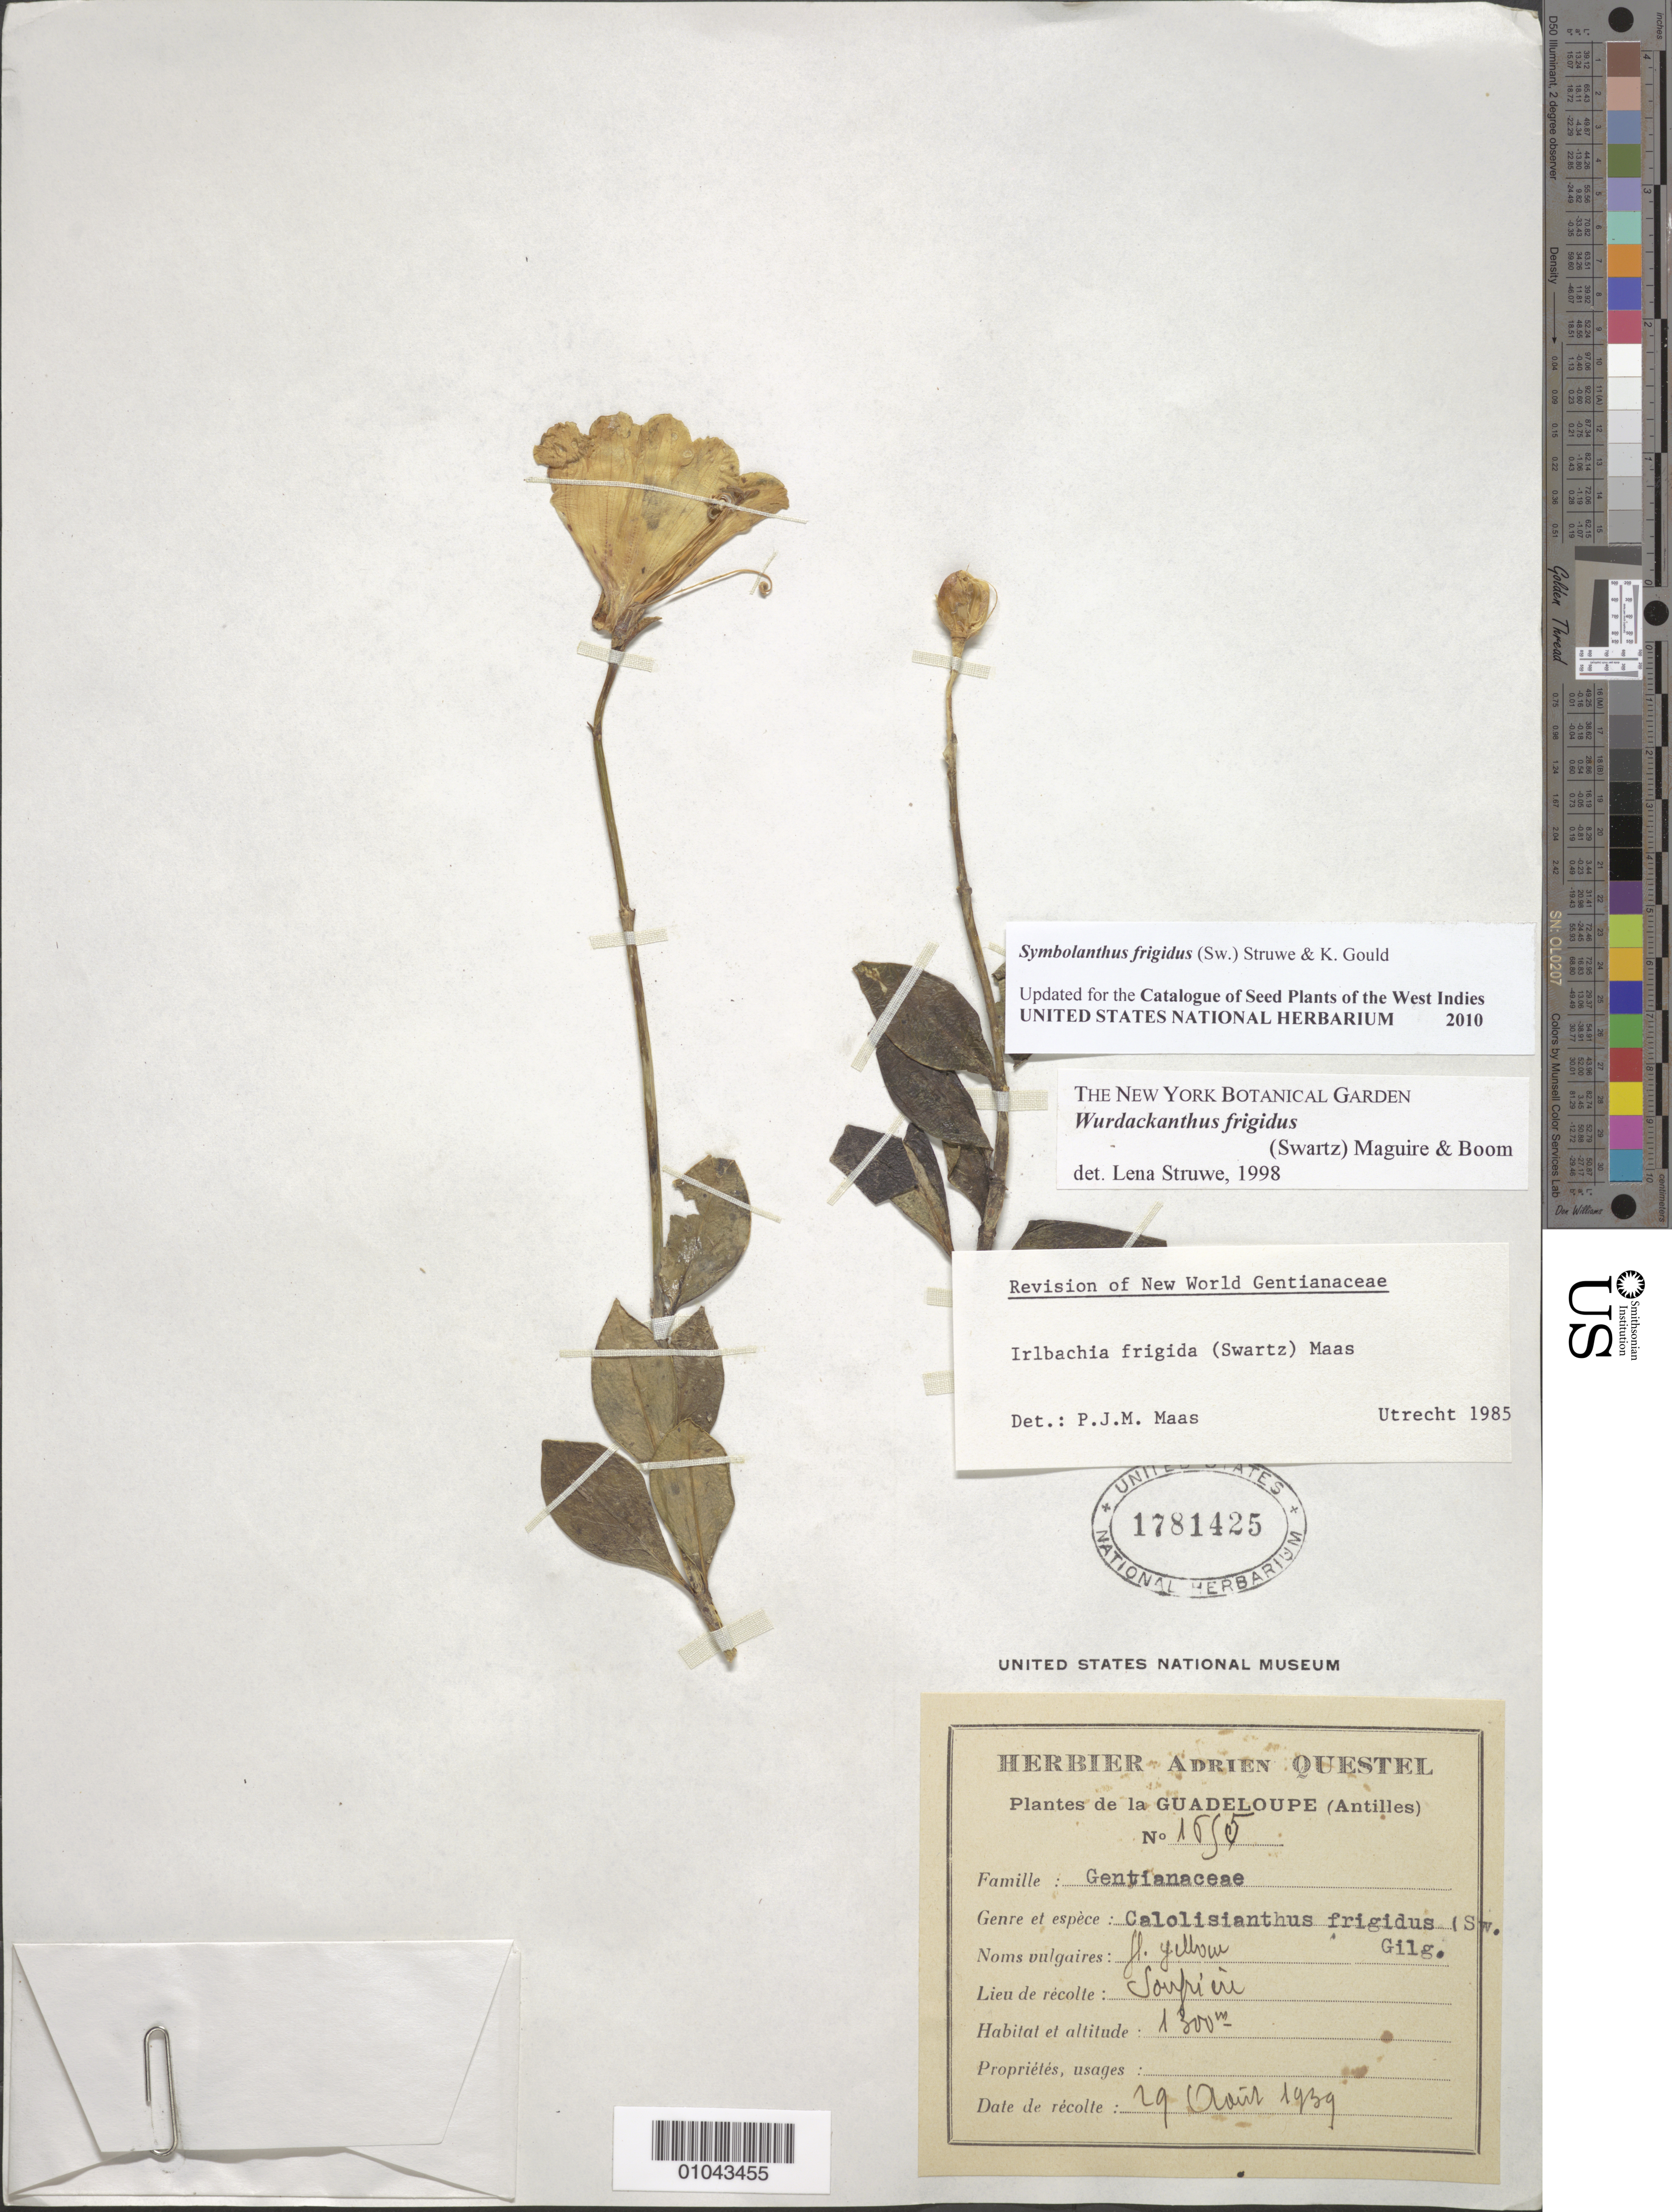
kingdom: Plantae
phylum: Tracheophyta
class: Magnoliopsida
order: Gentianales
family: Gentianaceae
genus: Symbolanthus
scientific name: Symbolanthus frigidus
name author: (Sw.) Struwe & K. R. Gould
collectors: A. Questel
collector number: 1655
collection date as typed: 29 Aug 1939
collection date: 1939-08-29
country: Guadeloupe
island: Basse Terre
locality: Soufrière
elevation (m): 1300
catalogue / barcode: US 1781425